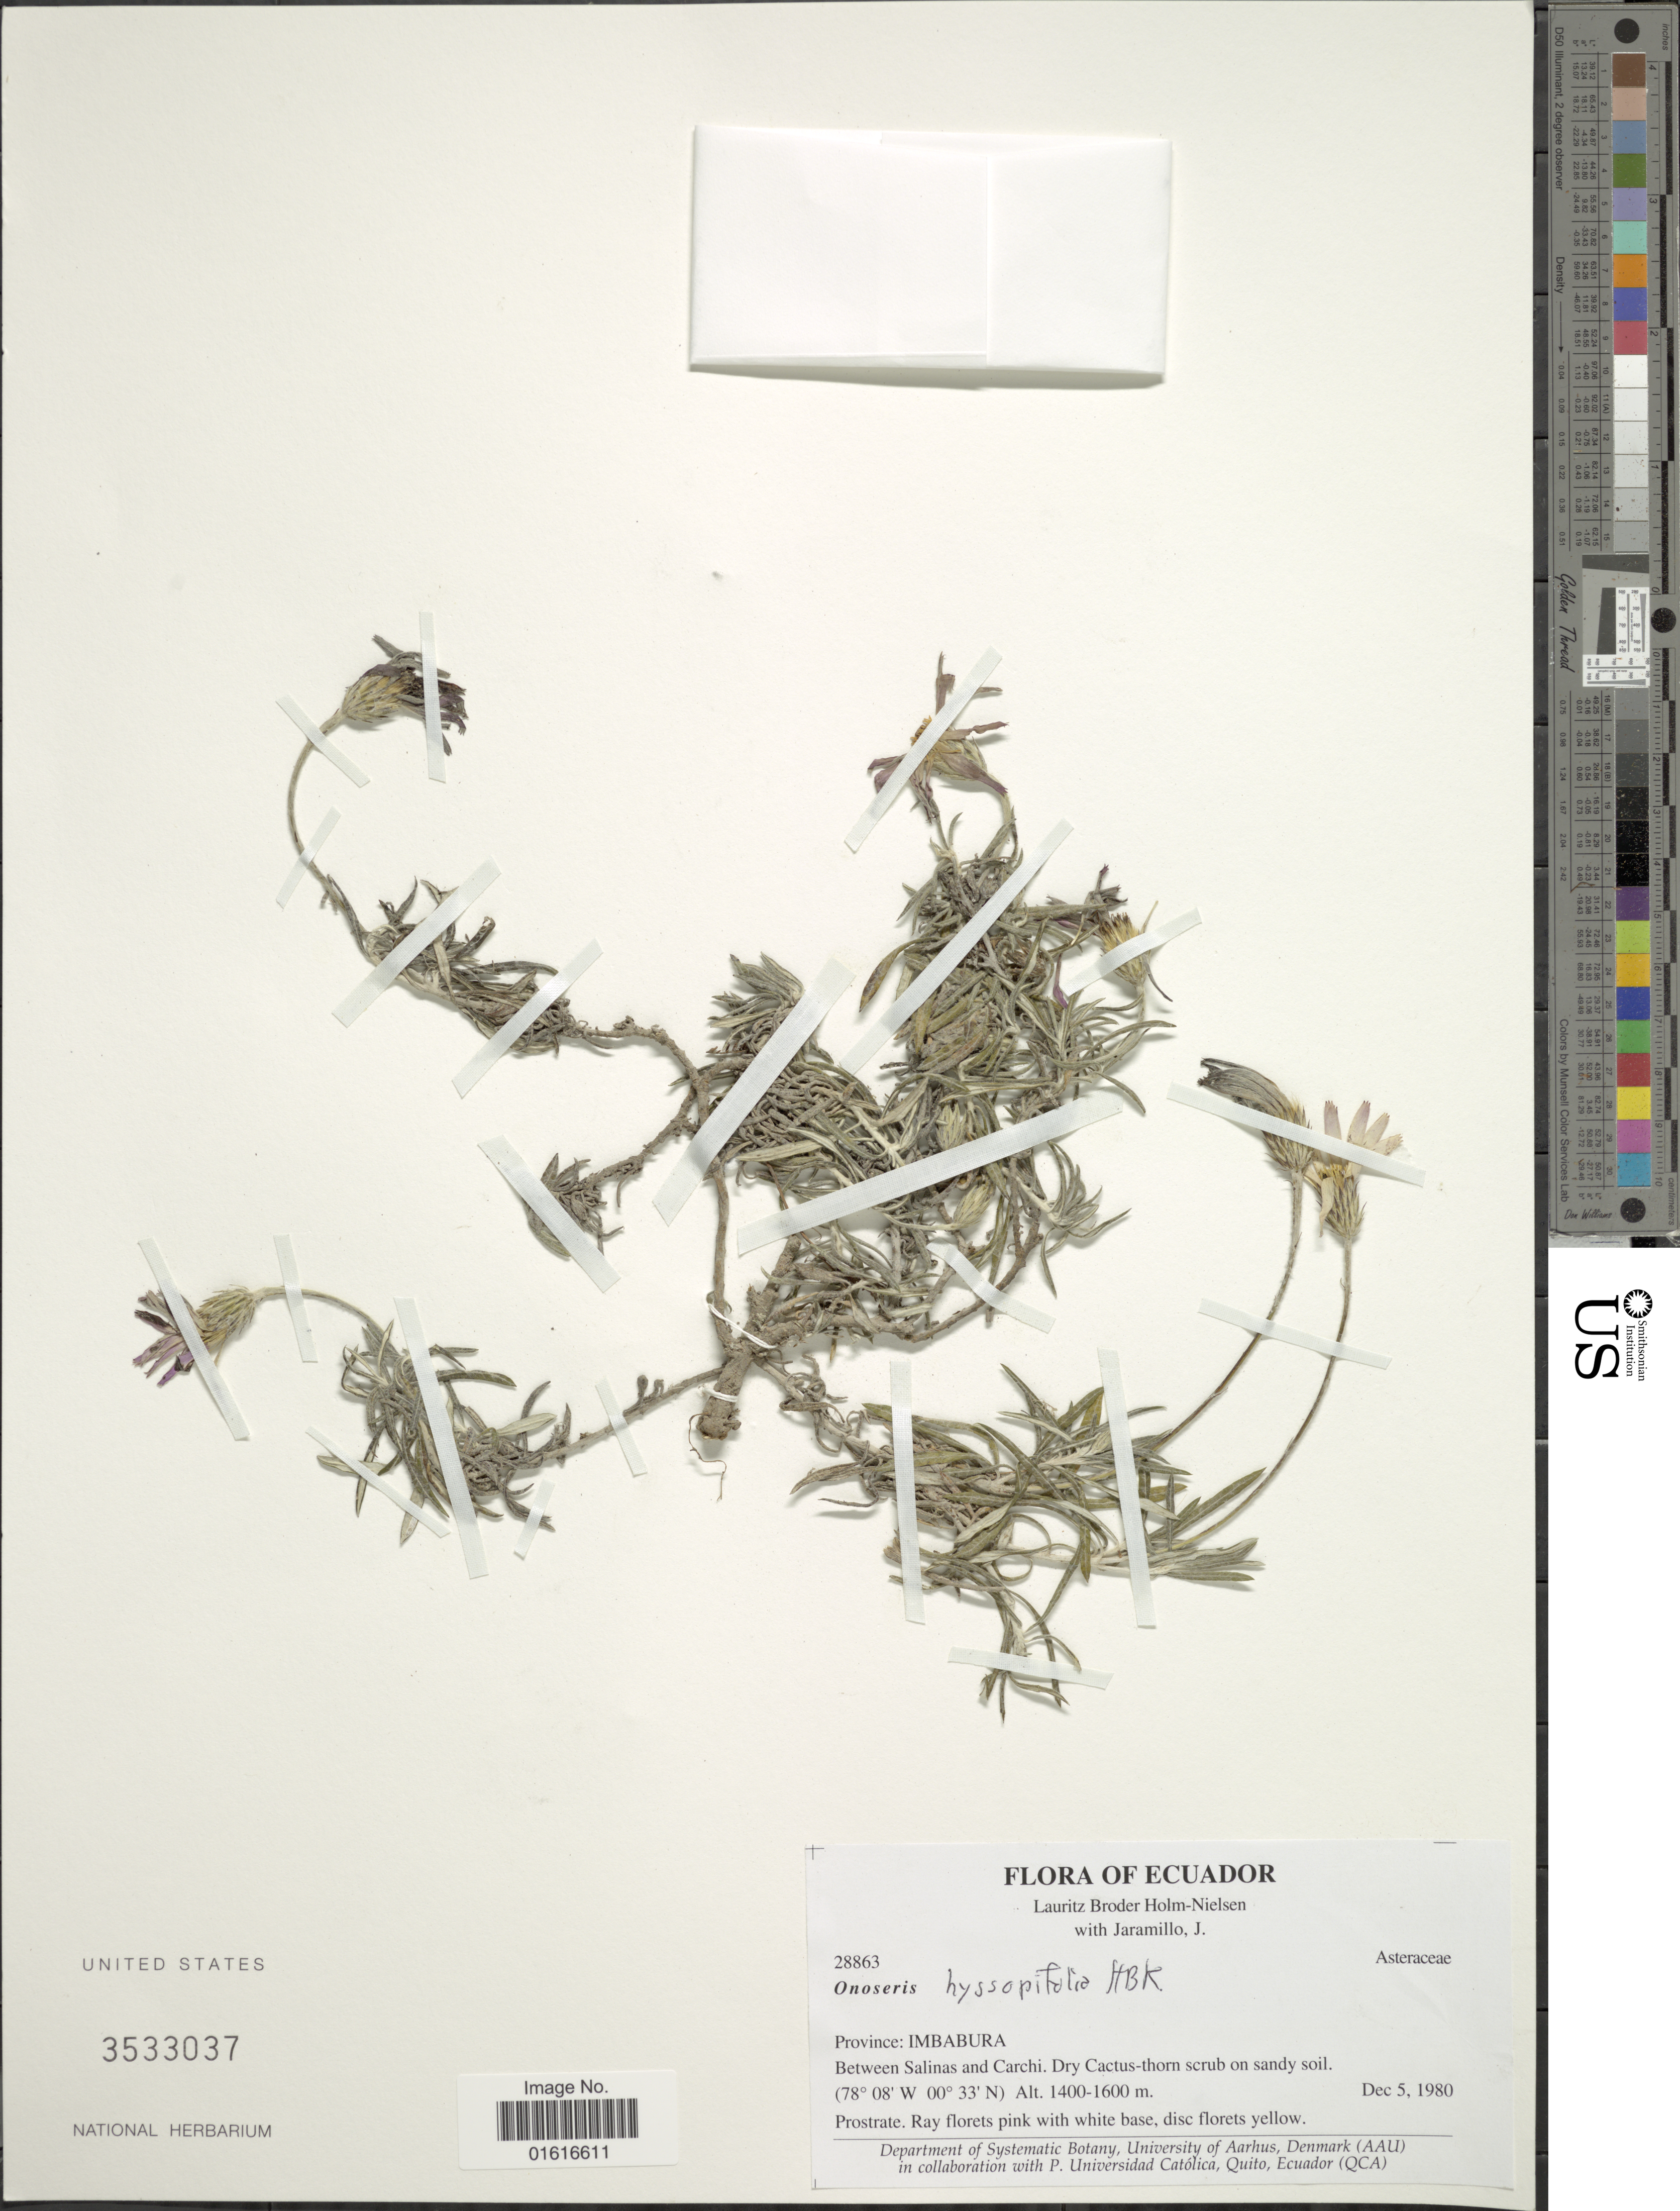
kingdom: Plantae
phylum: Tracheophyta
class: Magnoliopsida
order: Asterales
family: Asteraceae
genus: Onoseris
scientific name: Onoseris hyssopifolia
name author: Kunth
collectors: L. B. Holm-Nielsen & J. Jaramillo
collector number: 28863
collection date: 1980-12-05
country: Ecuador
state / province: Imbabura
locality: Between Salinas and Carchi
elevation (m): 1400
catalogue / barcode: US 3533037